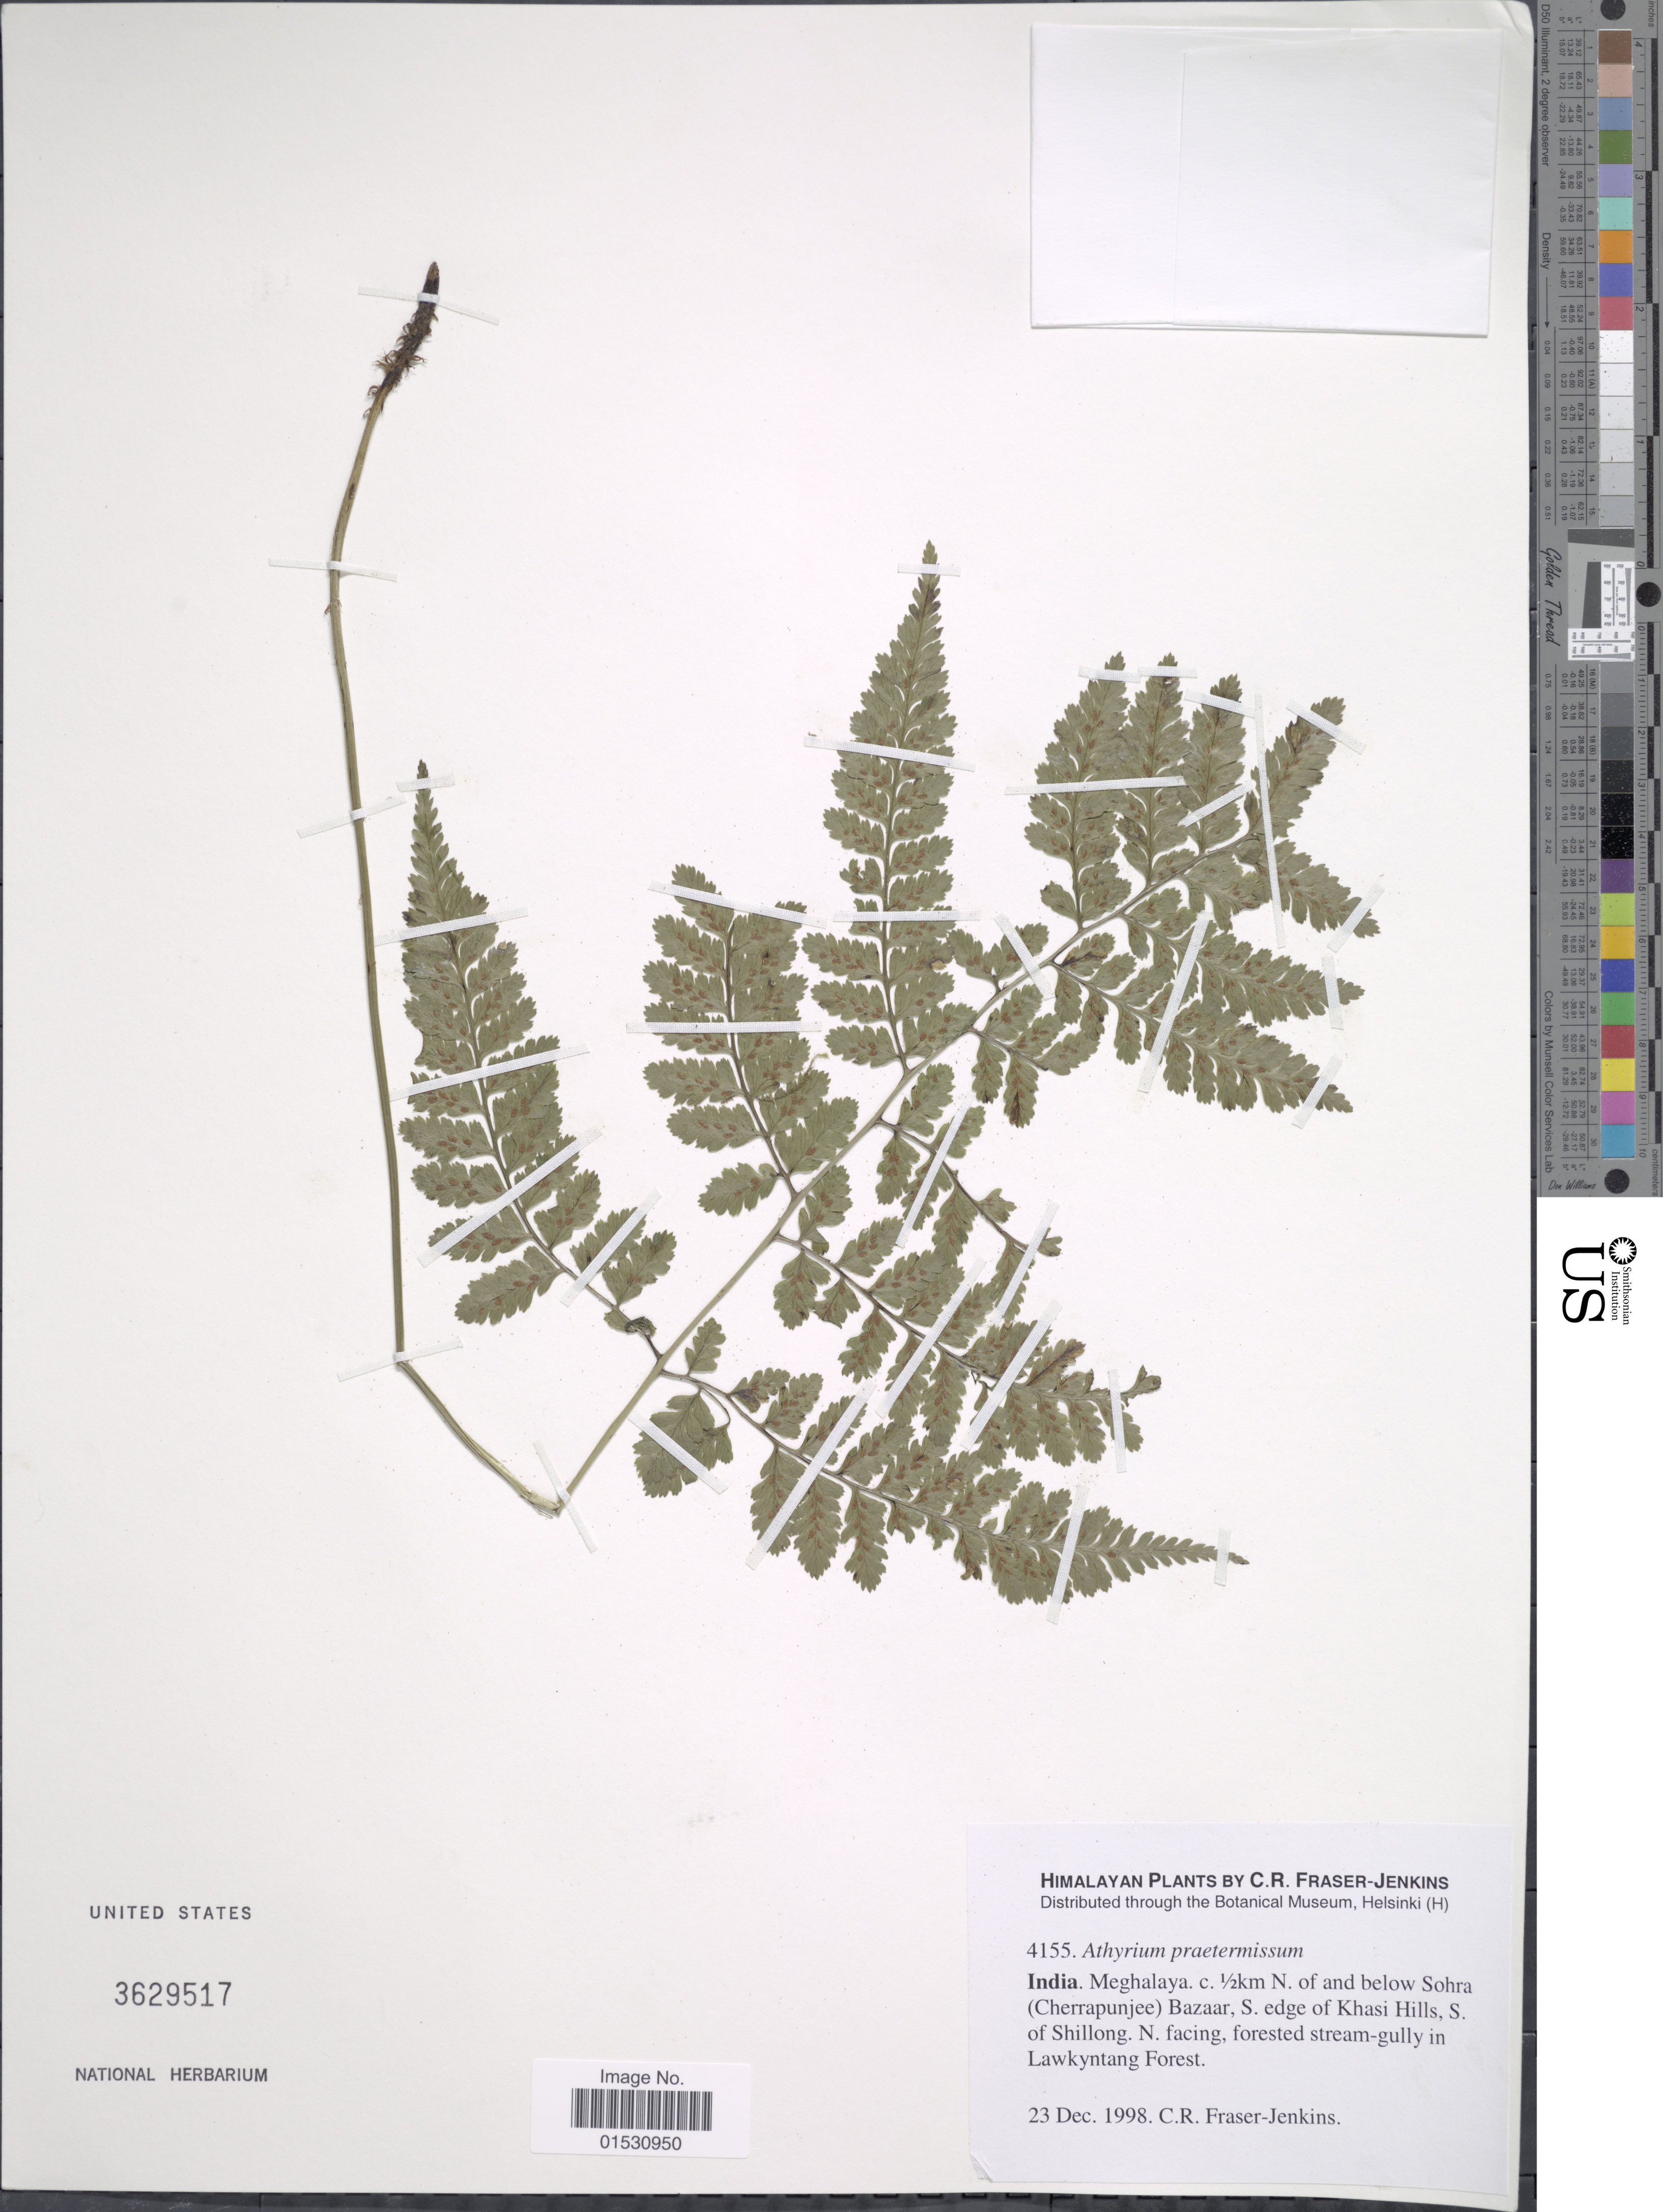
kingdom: Plantae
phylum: Tracheophyta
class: Polypodiopsida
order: Polypodiales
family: Athyriaceae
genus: Athyrium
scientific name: Athyrium praetermissum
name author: Sledge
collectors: C. R. Fraser-Jenkins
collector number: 4155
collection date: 1998-12-23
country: India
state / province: Meghalaya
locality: Himalayan. Meghalaya. c. 1/2 km N. of and below Sohra (Cherrapunjee) Bazaar, S. edge of Khasi Hills, S. of Shillong. N. facing, forested stream-gully in Lawkyntang Forest.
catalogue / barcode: US 3629517